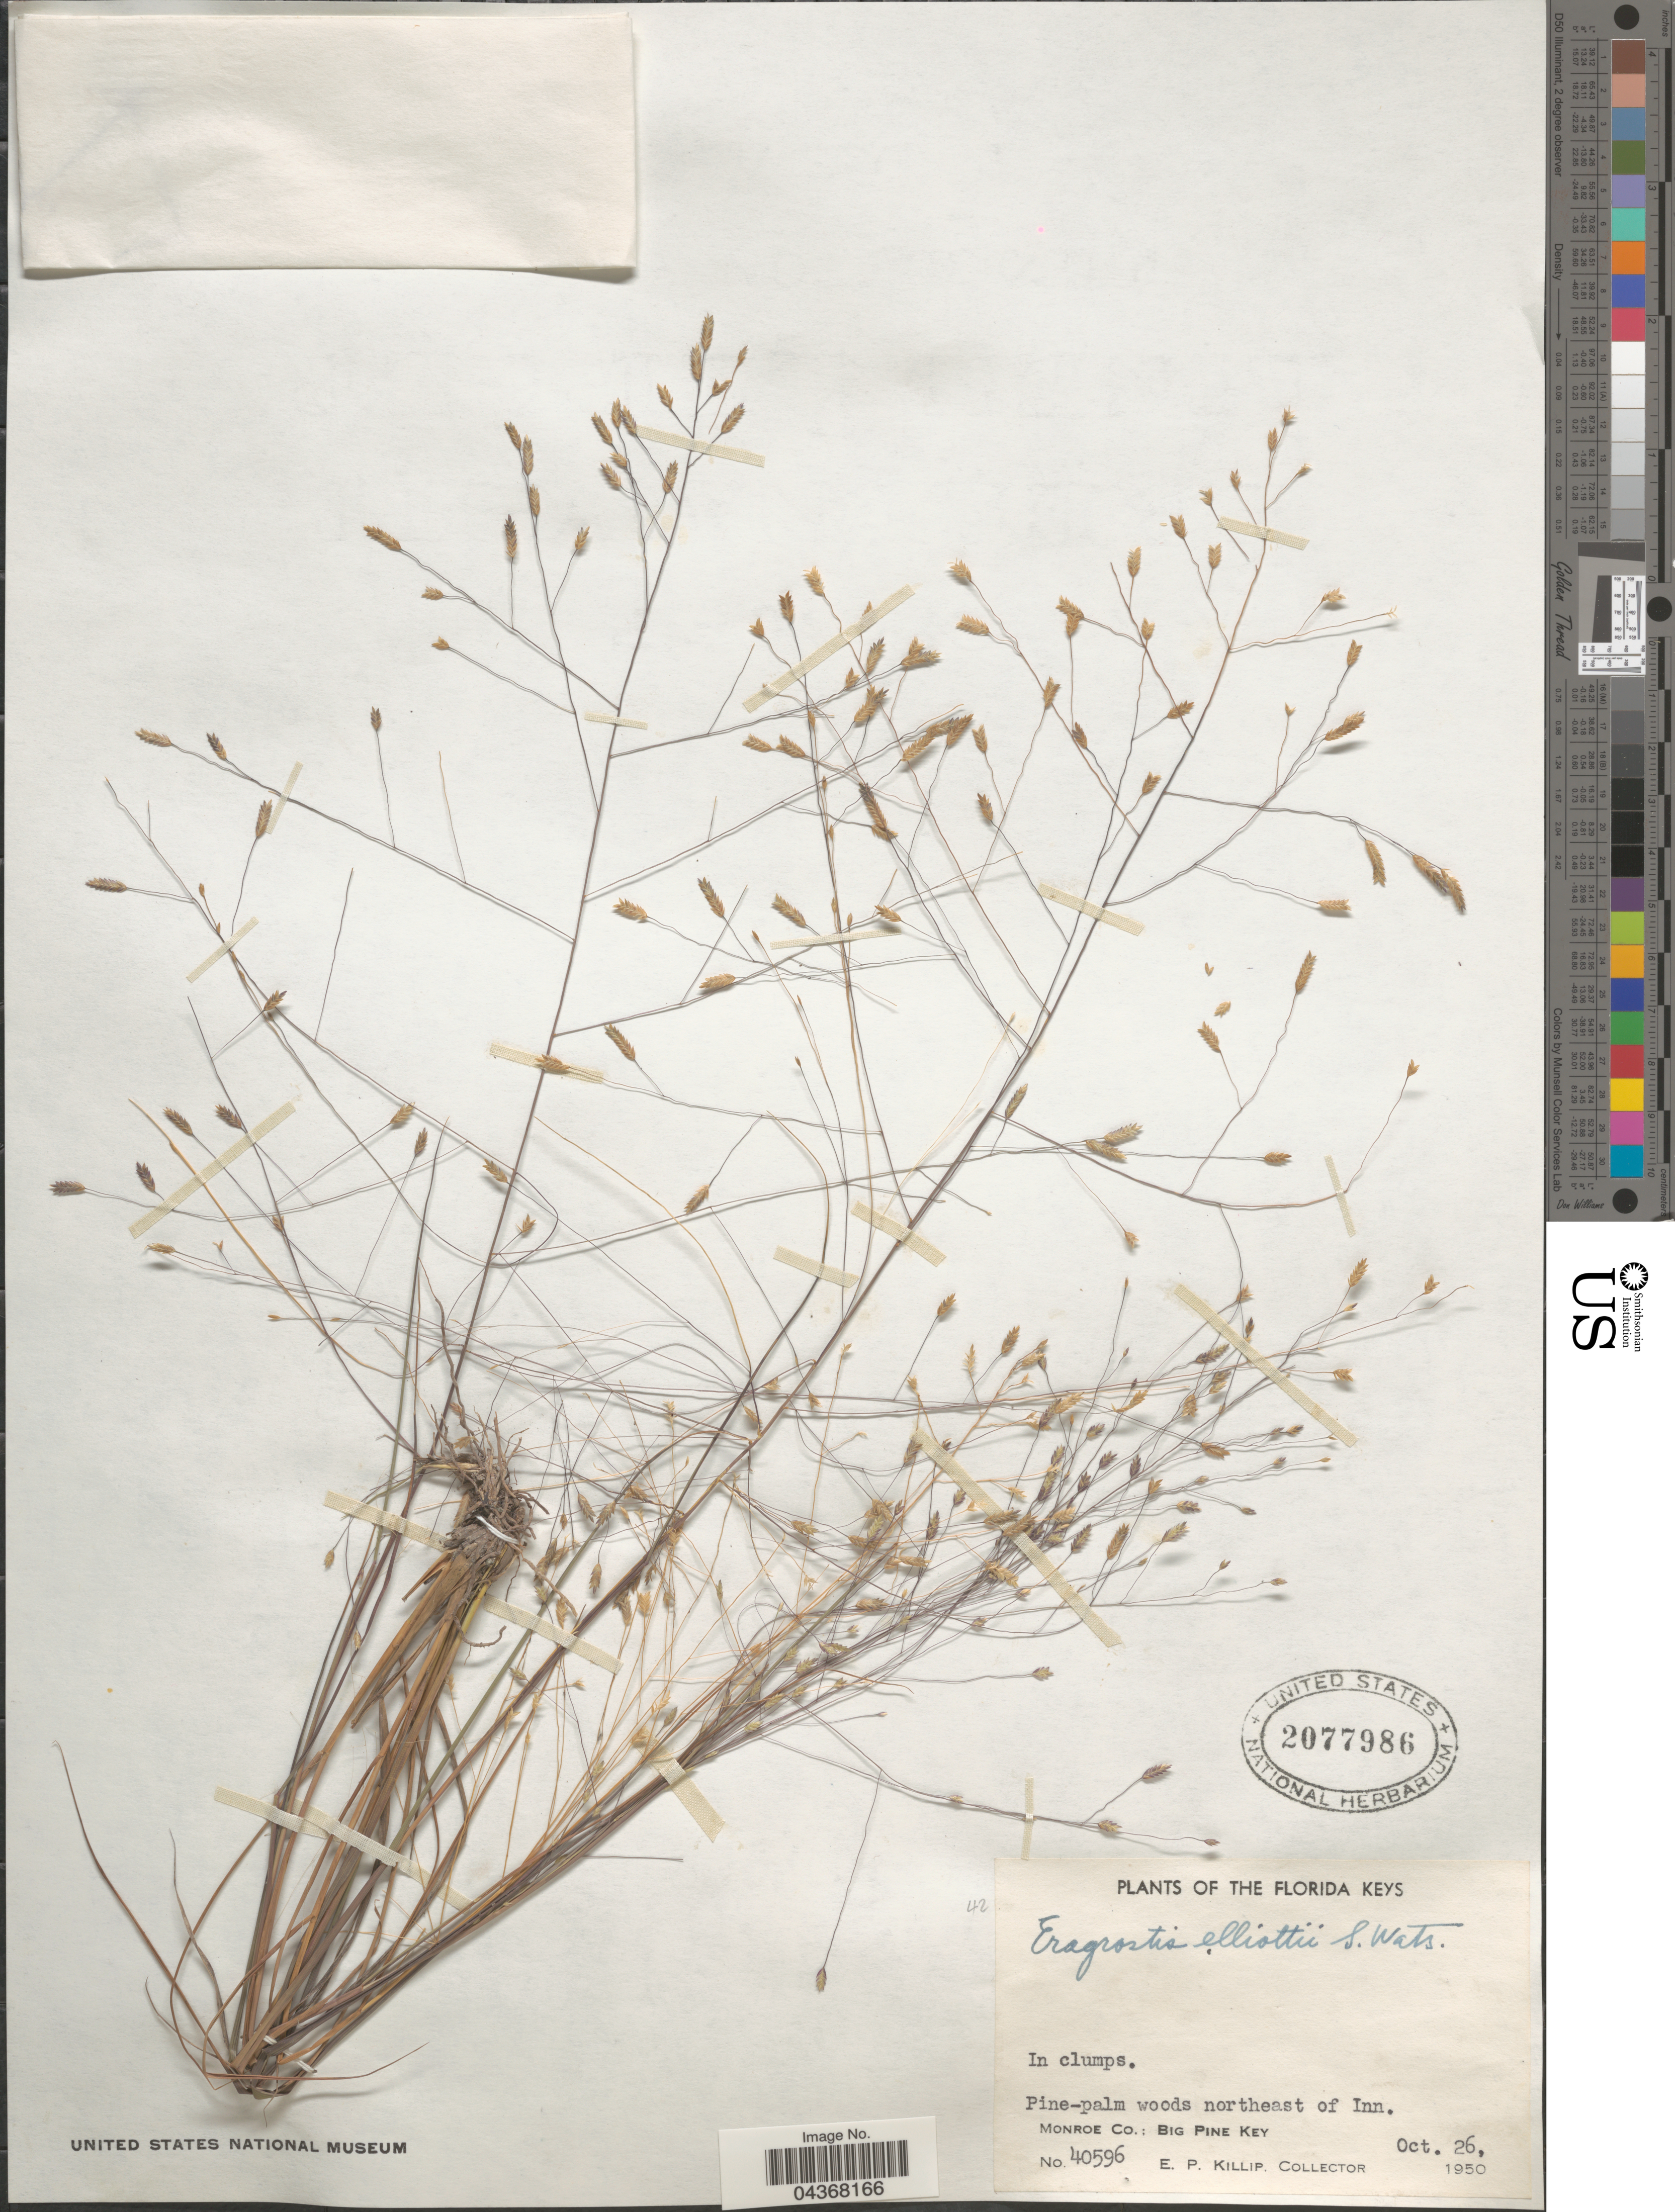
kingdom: Plantae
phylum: Tracheophyta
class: Liliopsida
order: Poales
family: Poaceae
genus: Eragrostis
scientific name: Eragrostis elliottii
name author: S. Watson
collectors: E. P. Killip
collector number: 40596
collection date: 1950-10-26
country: United States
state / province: Florida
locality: The Florida Keys. Pine-palm woods northeast of Inn. Monroe Co.; Big Pine Key.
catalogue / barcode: US 2077986